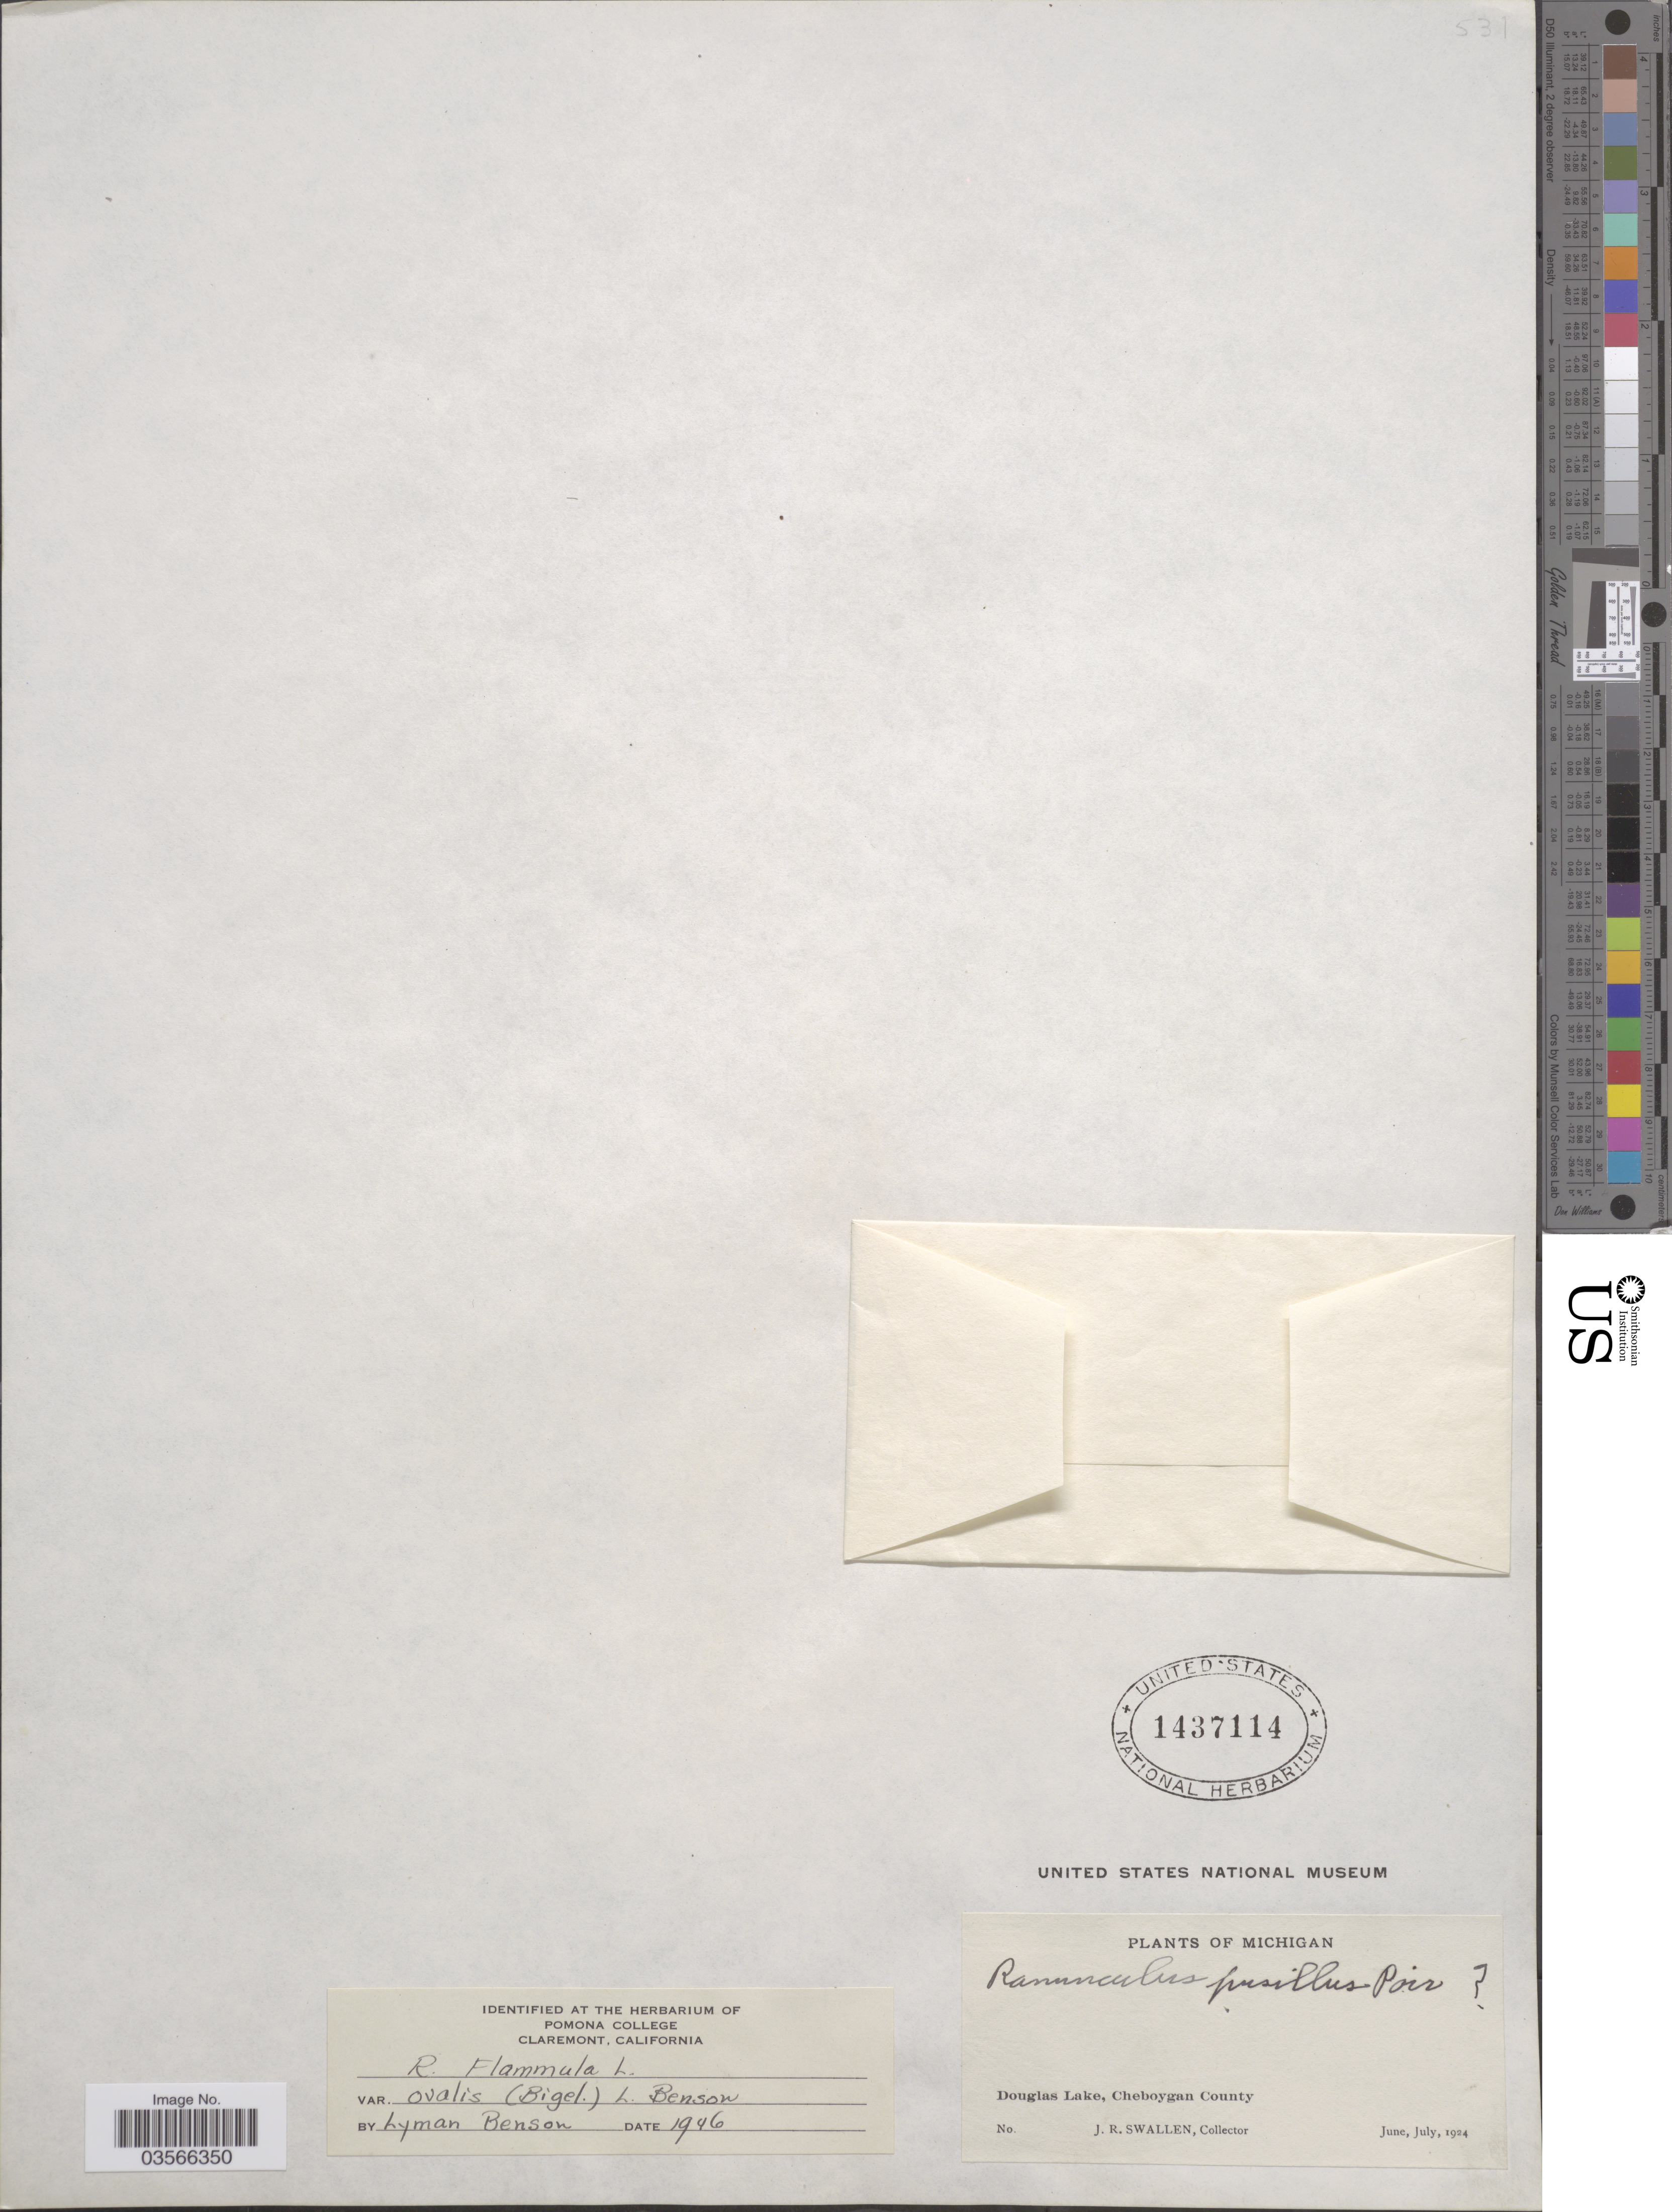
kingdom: Plantae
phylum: Tracheophyta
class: Magnoliopsida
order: Ranunculales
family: Ranunculaceae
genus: Ranunculus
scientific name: Ranunculus flammula var. ovalis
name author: (J.M. Bigelow) L.D. Benson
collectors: J. R. Swallen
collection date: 1924-06/1924-07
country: United States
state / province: Michigan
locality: Douglas Lake, Cheboygan County.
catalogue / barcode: US 1437114